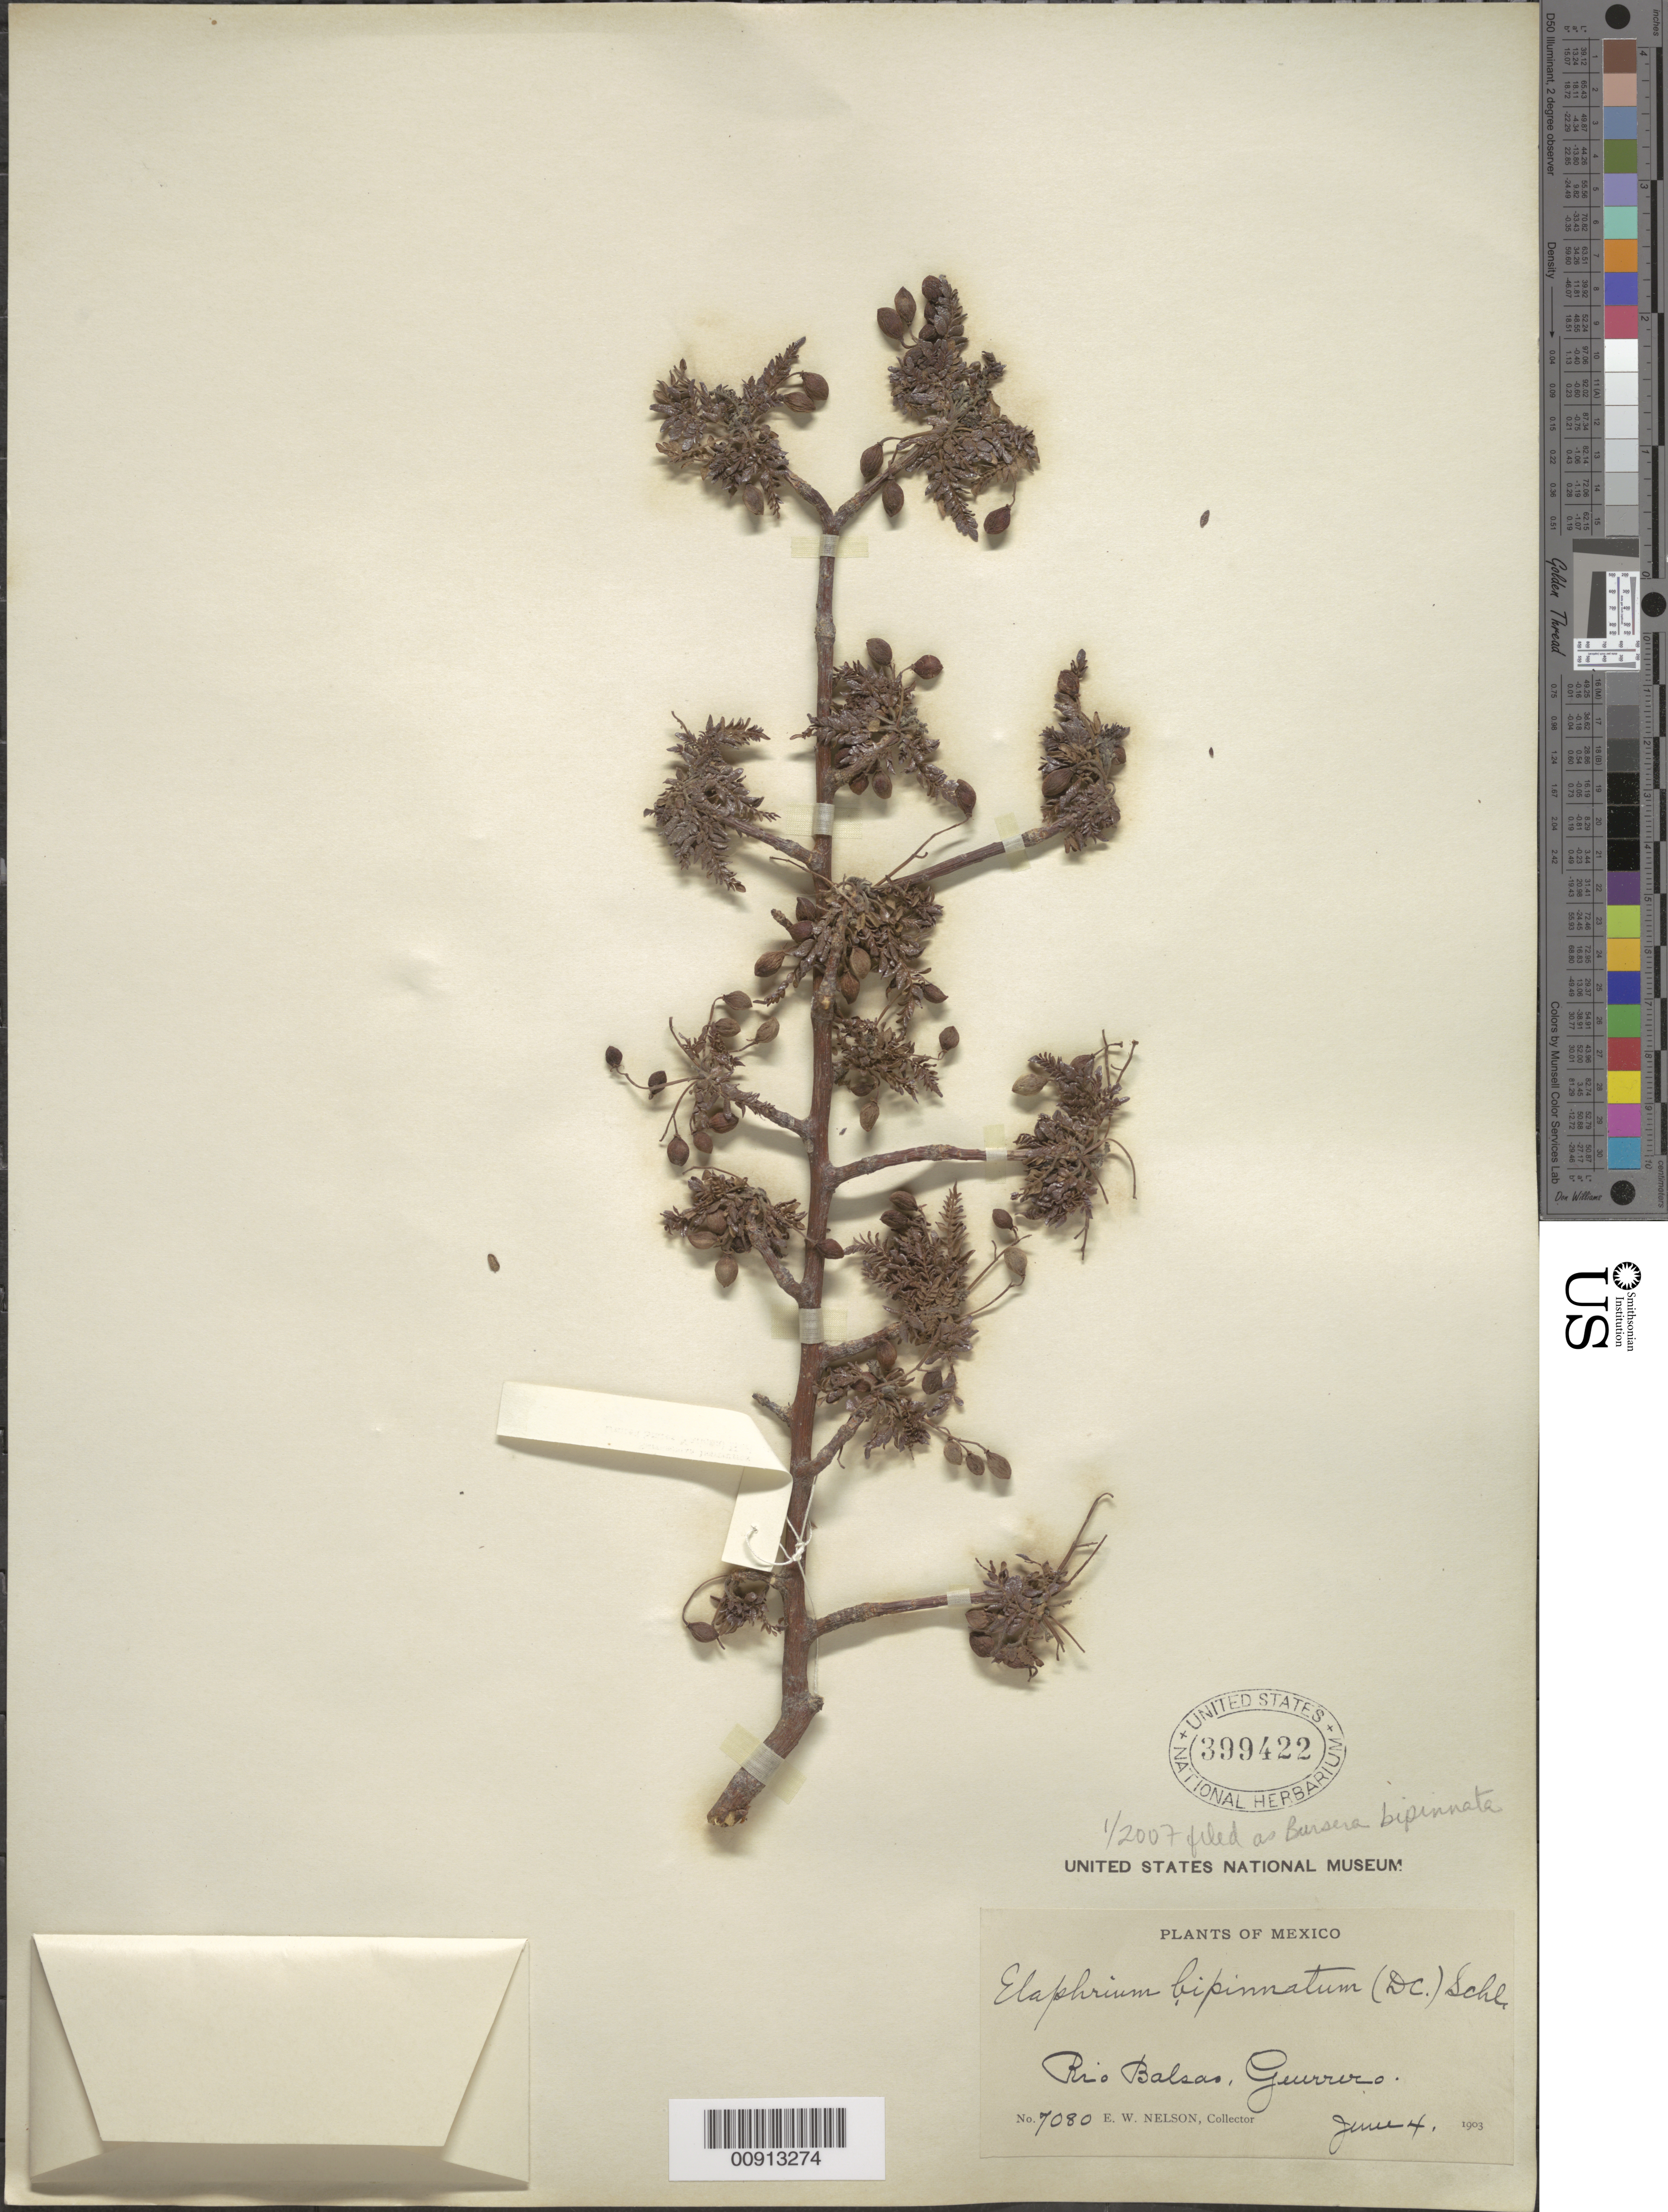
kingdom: Plantae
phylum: Tracheophyta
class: Magnoliopsida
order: Sapindales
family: Burseraceae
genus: Bursera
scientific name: Bursera bipinnata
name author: Engl.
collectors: E. W. Nelson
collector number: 7080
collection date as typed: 04 Jun 1903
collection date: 1903-06-04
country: Mexico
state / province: Guerrero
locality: Río Balsas, Guerrero.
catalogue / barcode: US 399422